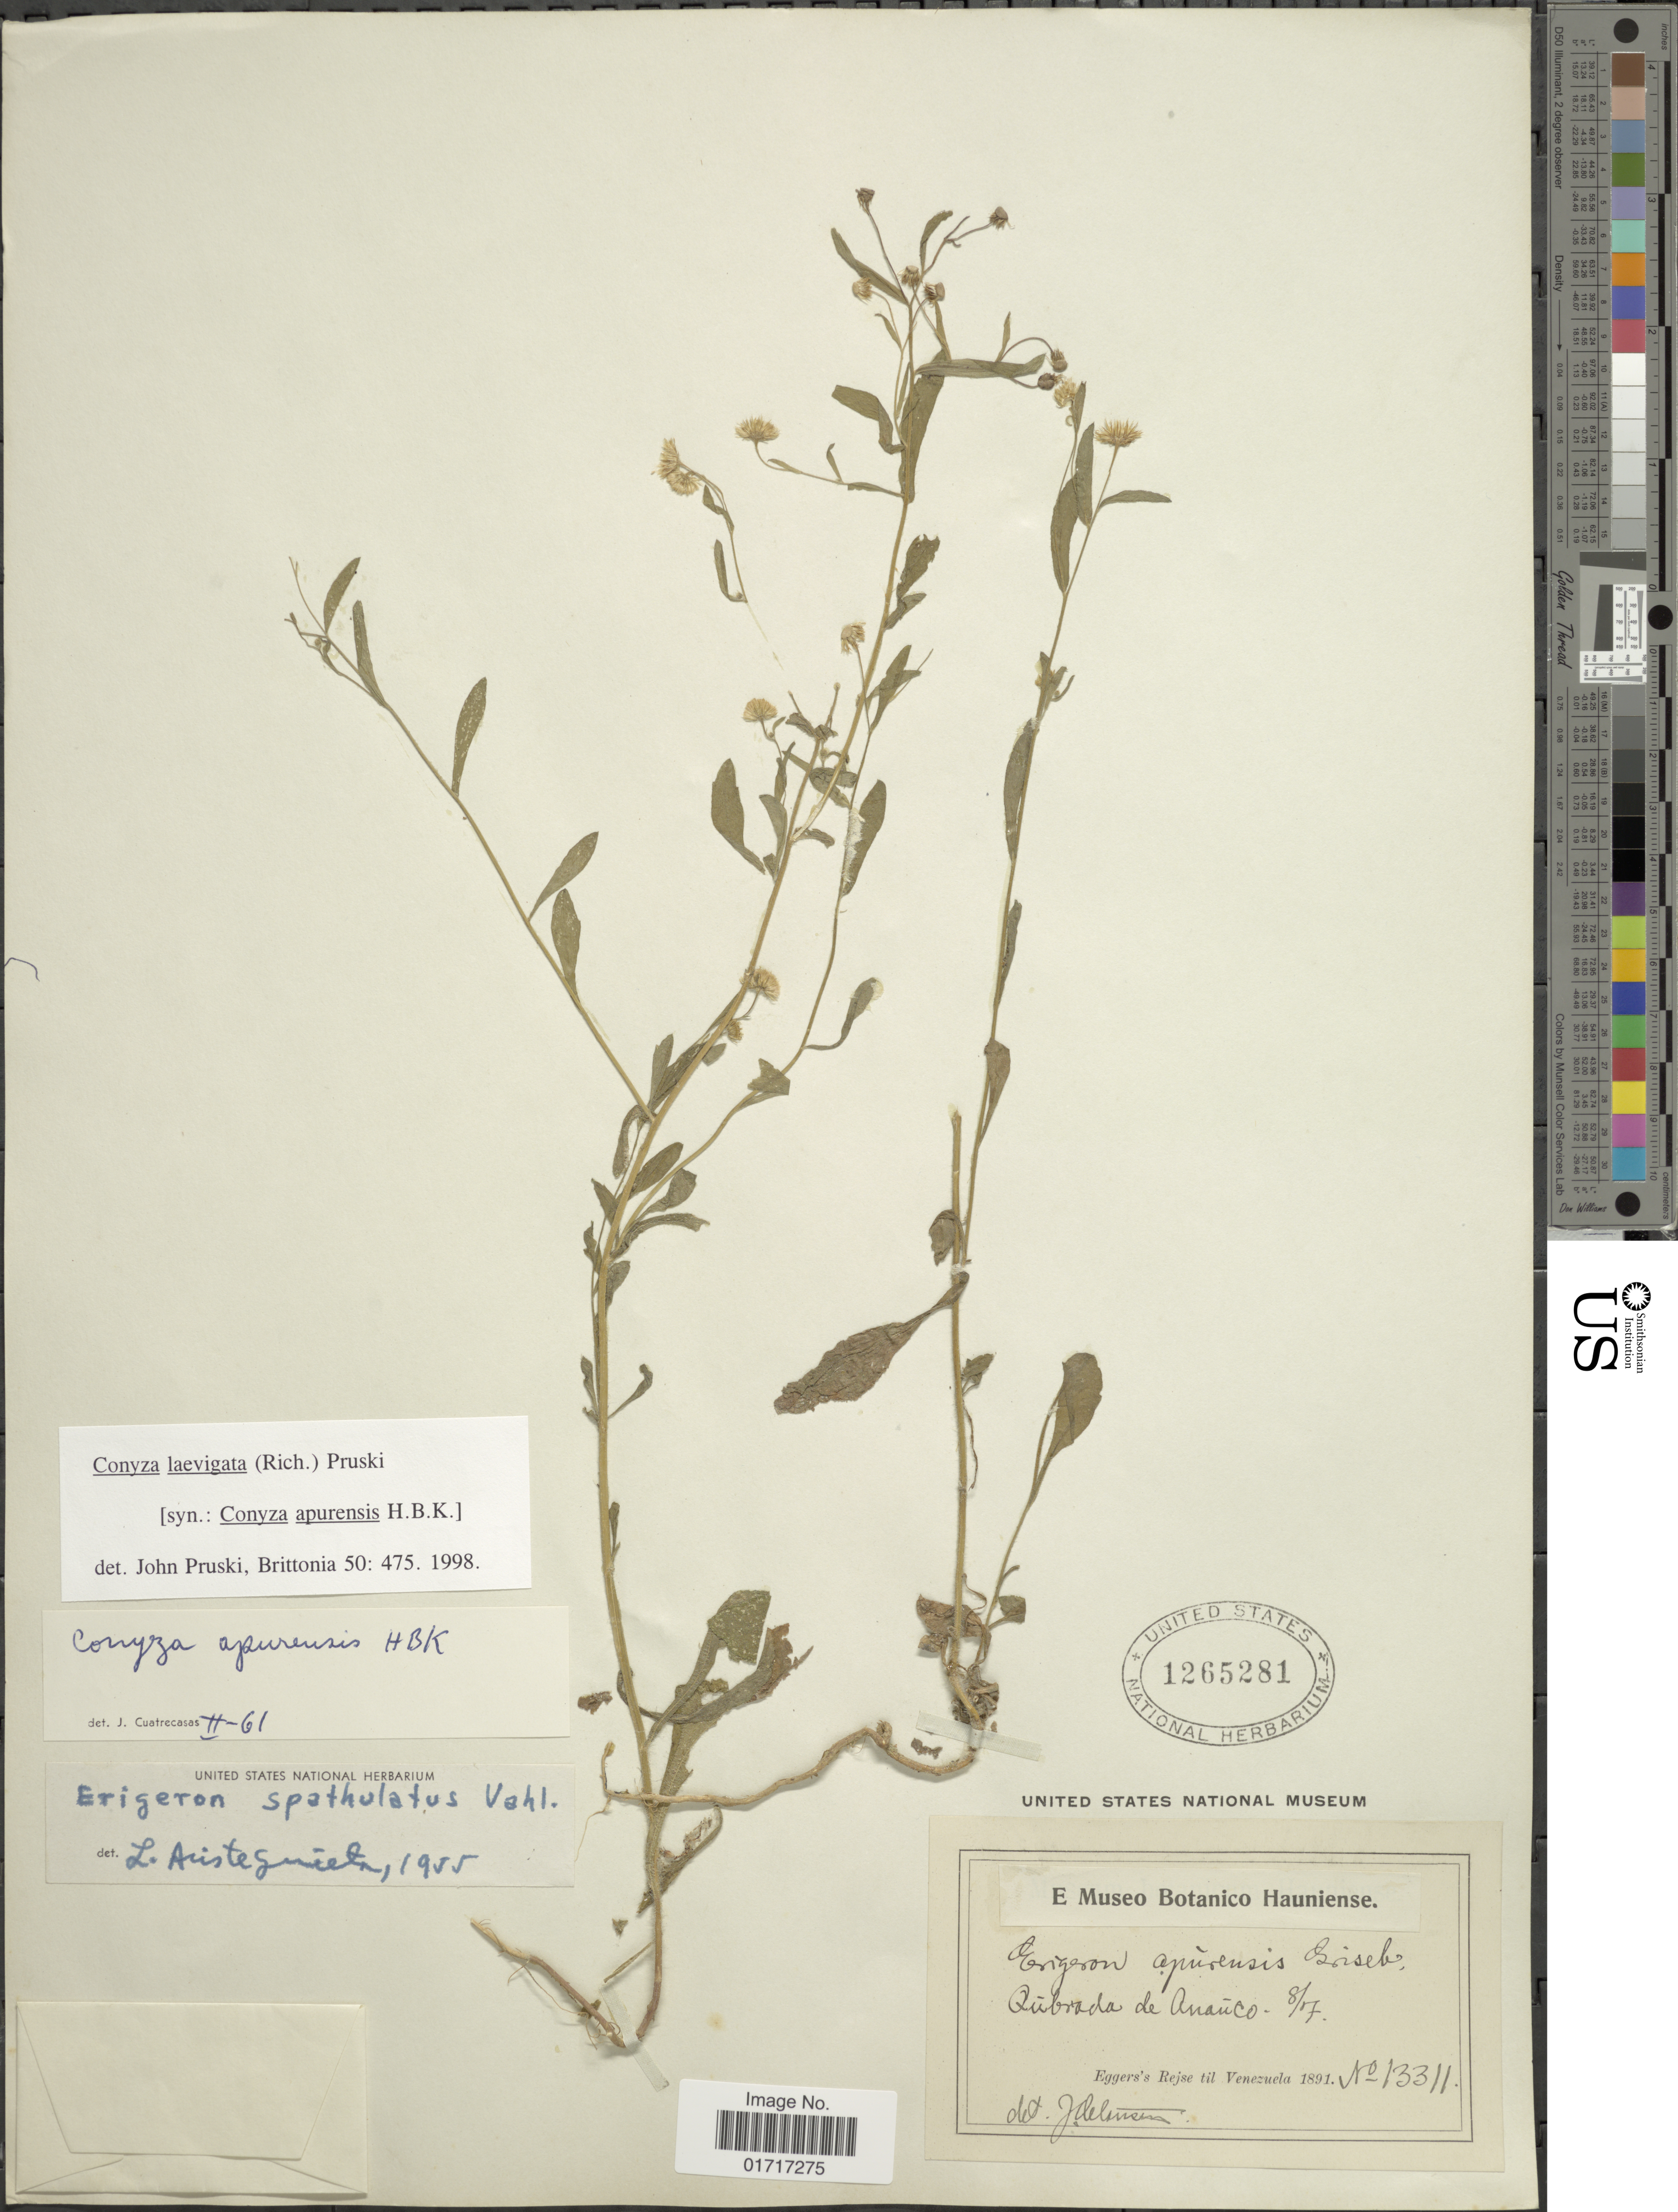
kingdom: Plantae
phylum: Tracheophyta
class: Magnoliopsida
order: Asterales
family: Asteraceae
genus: Conyza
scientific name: Conyza laevigata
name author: (Rich.) Pruski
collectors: -. Eggers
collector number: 13311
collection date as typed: Transcribed d/m/y: /8/17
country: Venezuela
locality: Quebrada de Anauco.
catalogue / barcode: US 1265281